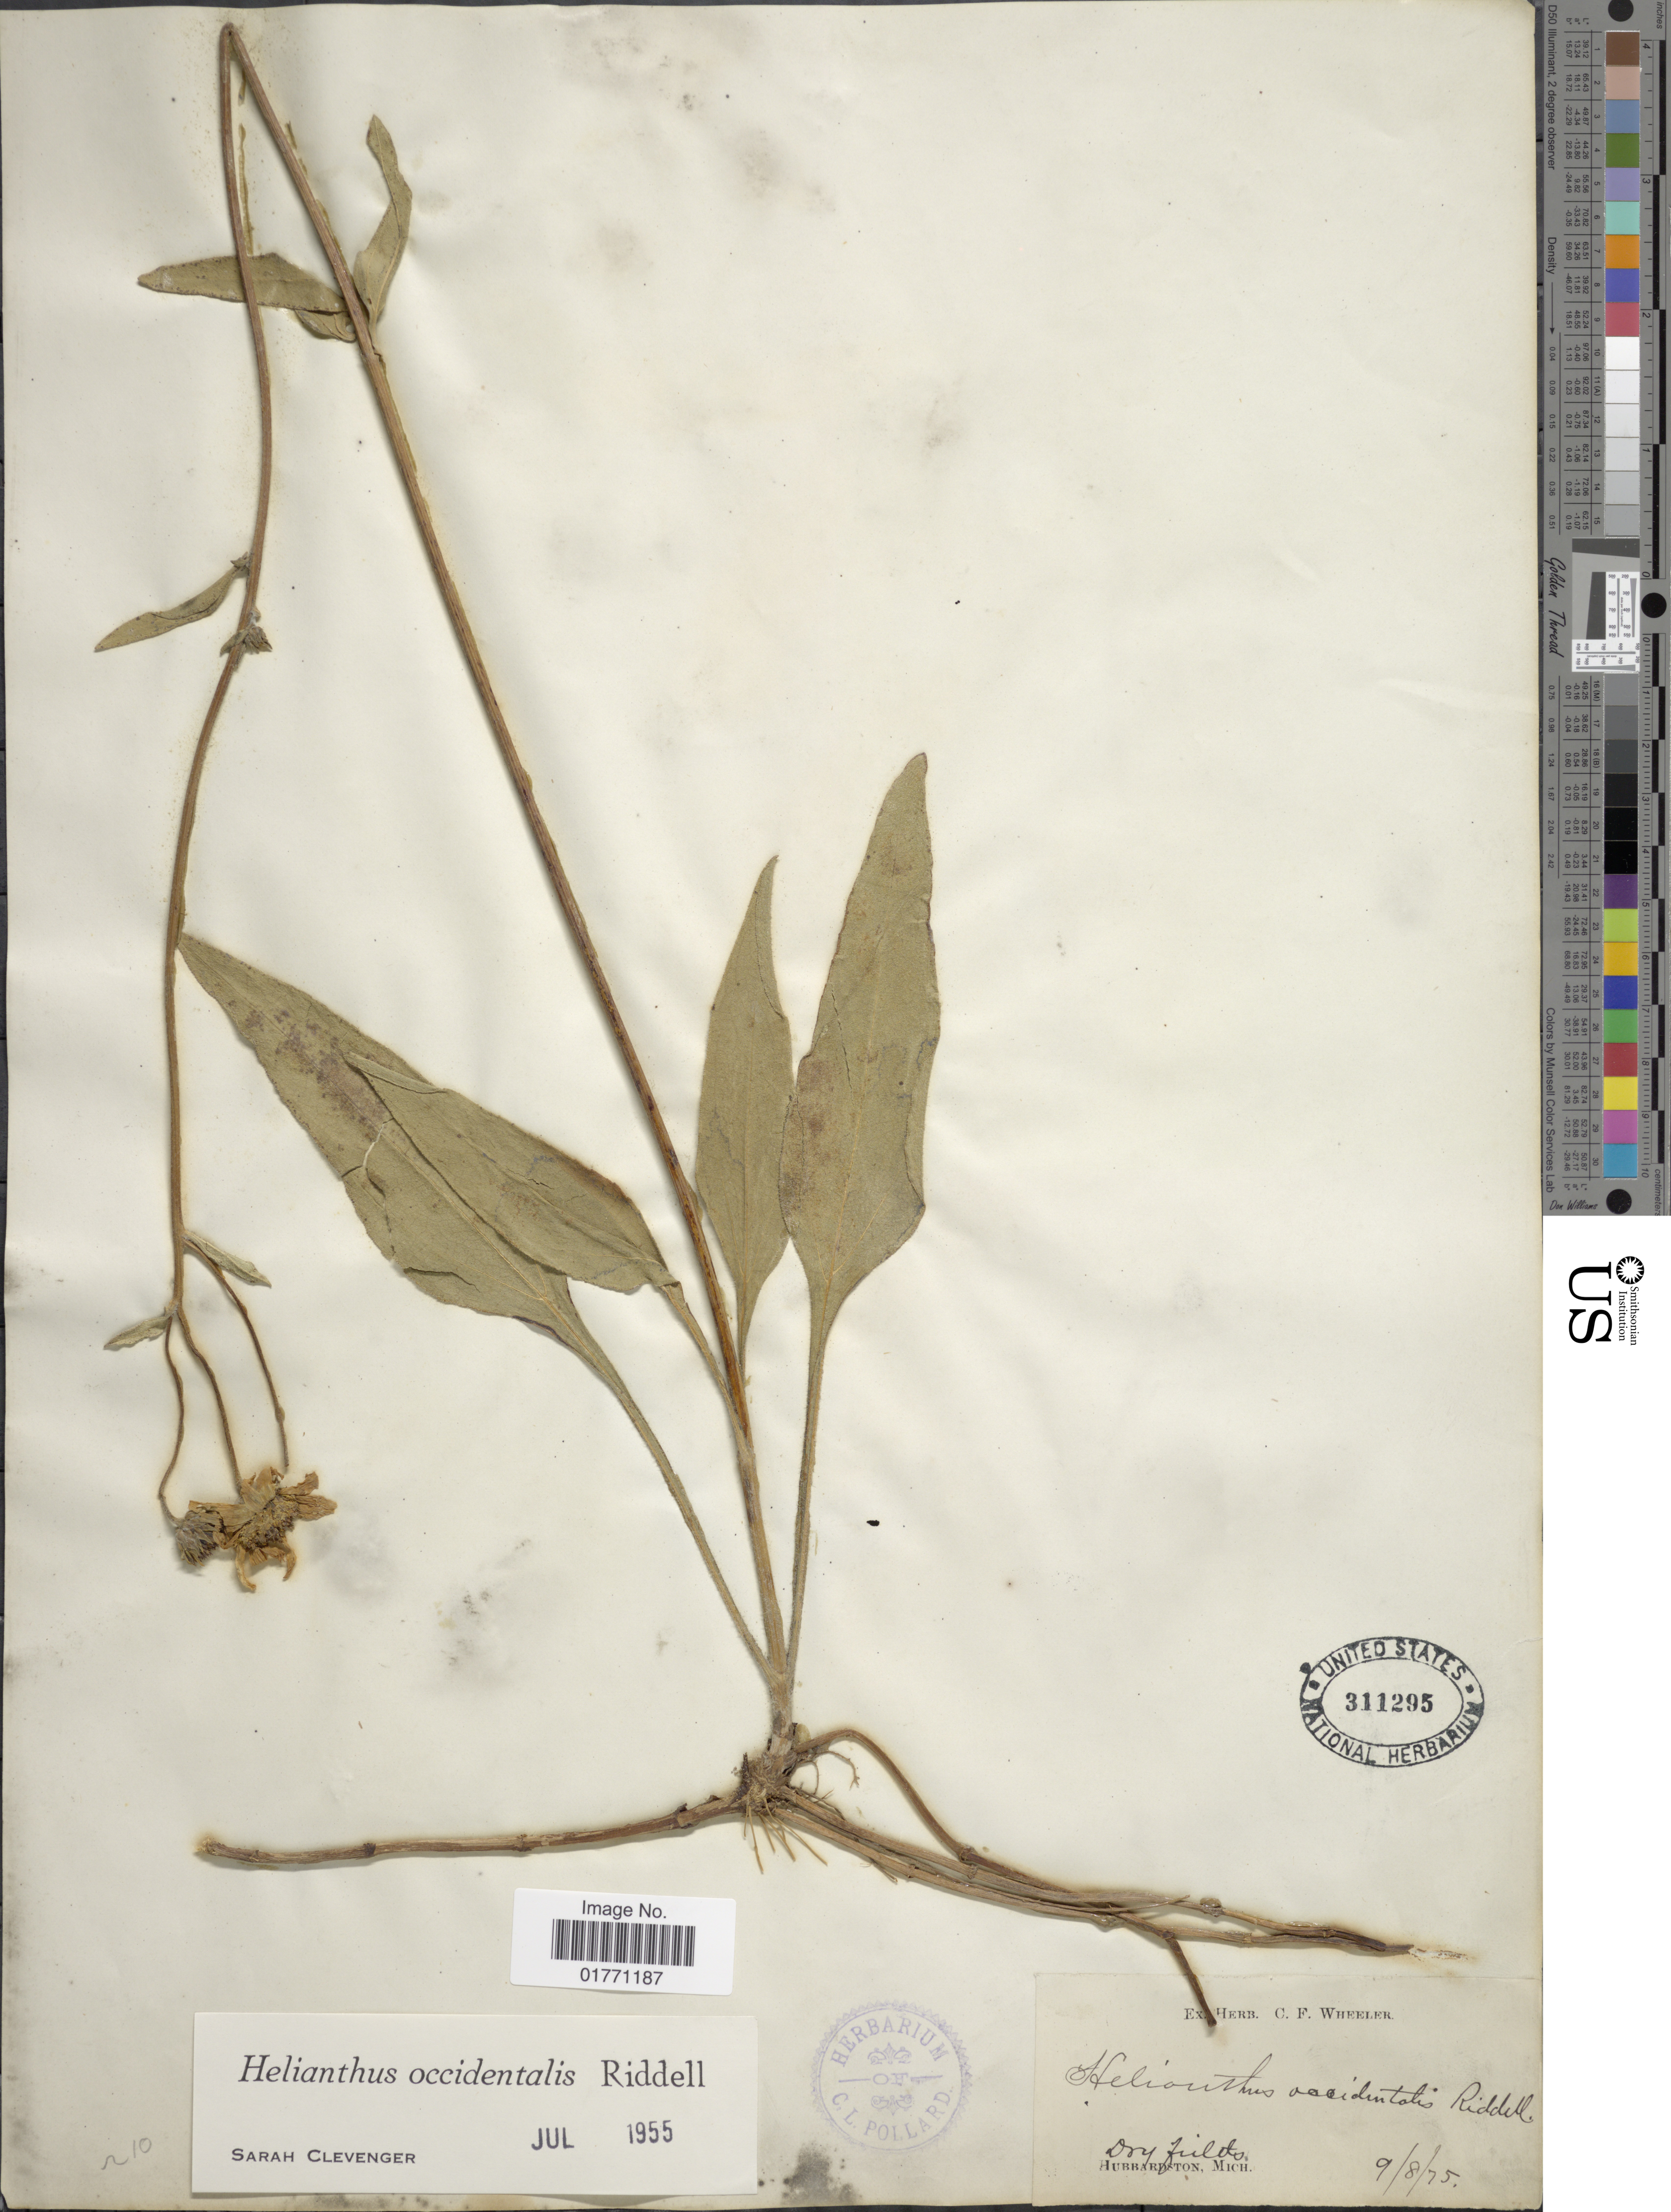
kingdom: Plantae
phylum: Tracheophyta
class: Magnoliopsida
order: Asterales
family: Asteraceae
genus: Helianthus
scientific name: Helianthus occidentalis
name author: Riddell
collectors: ex herb. Wheeler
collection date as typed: Transcribed d/m/y: 8/9/75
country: United States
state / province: Michigan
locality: Dry fields, Hubbardston.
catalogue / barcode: US 311295